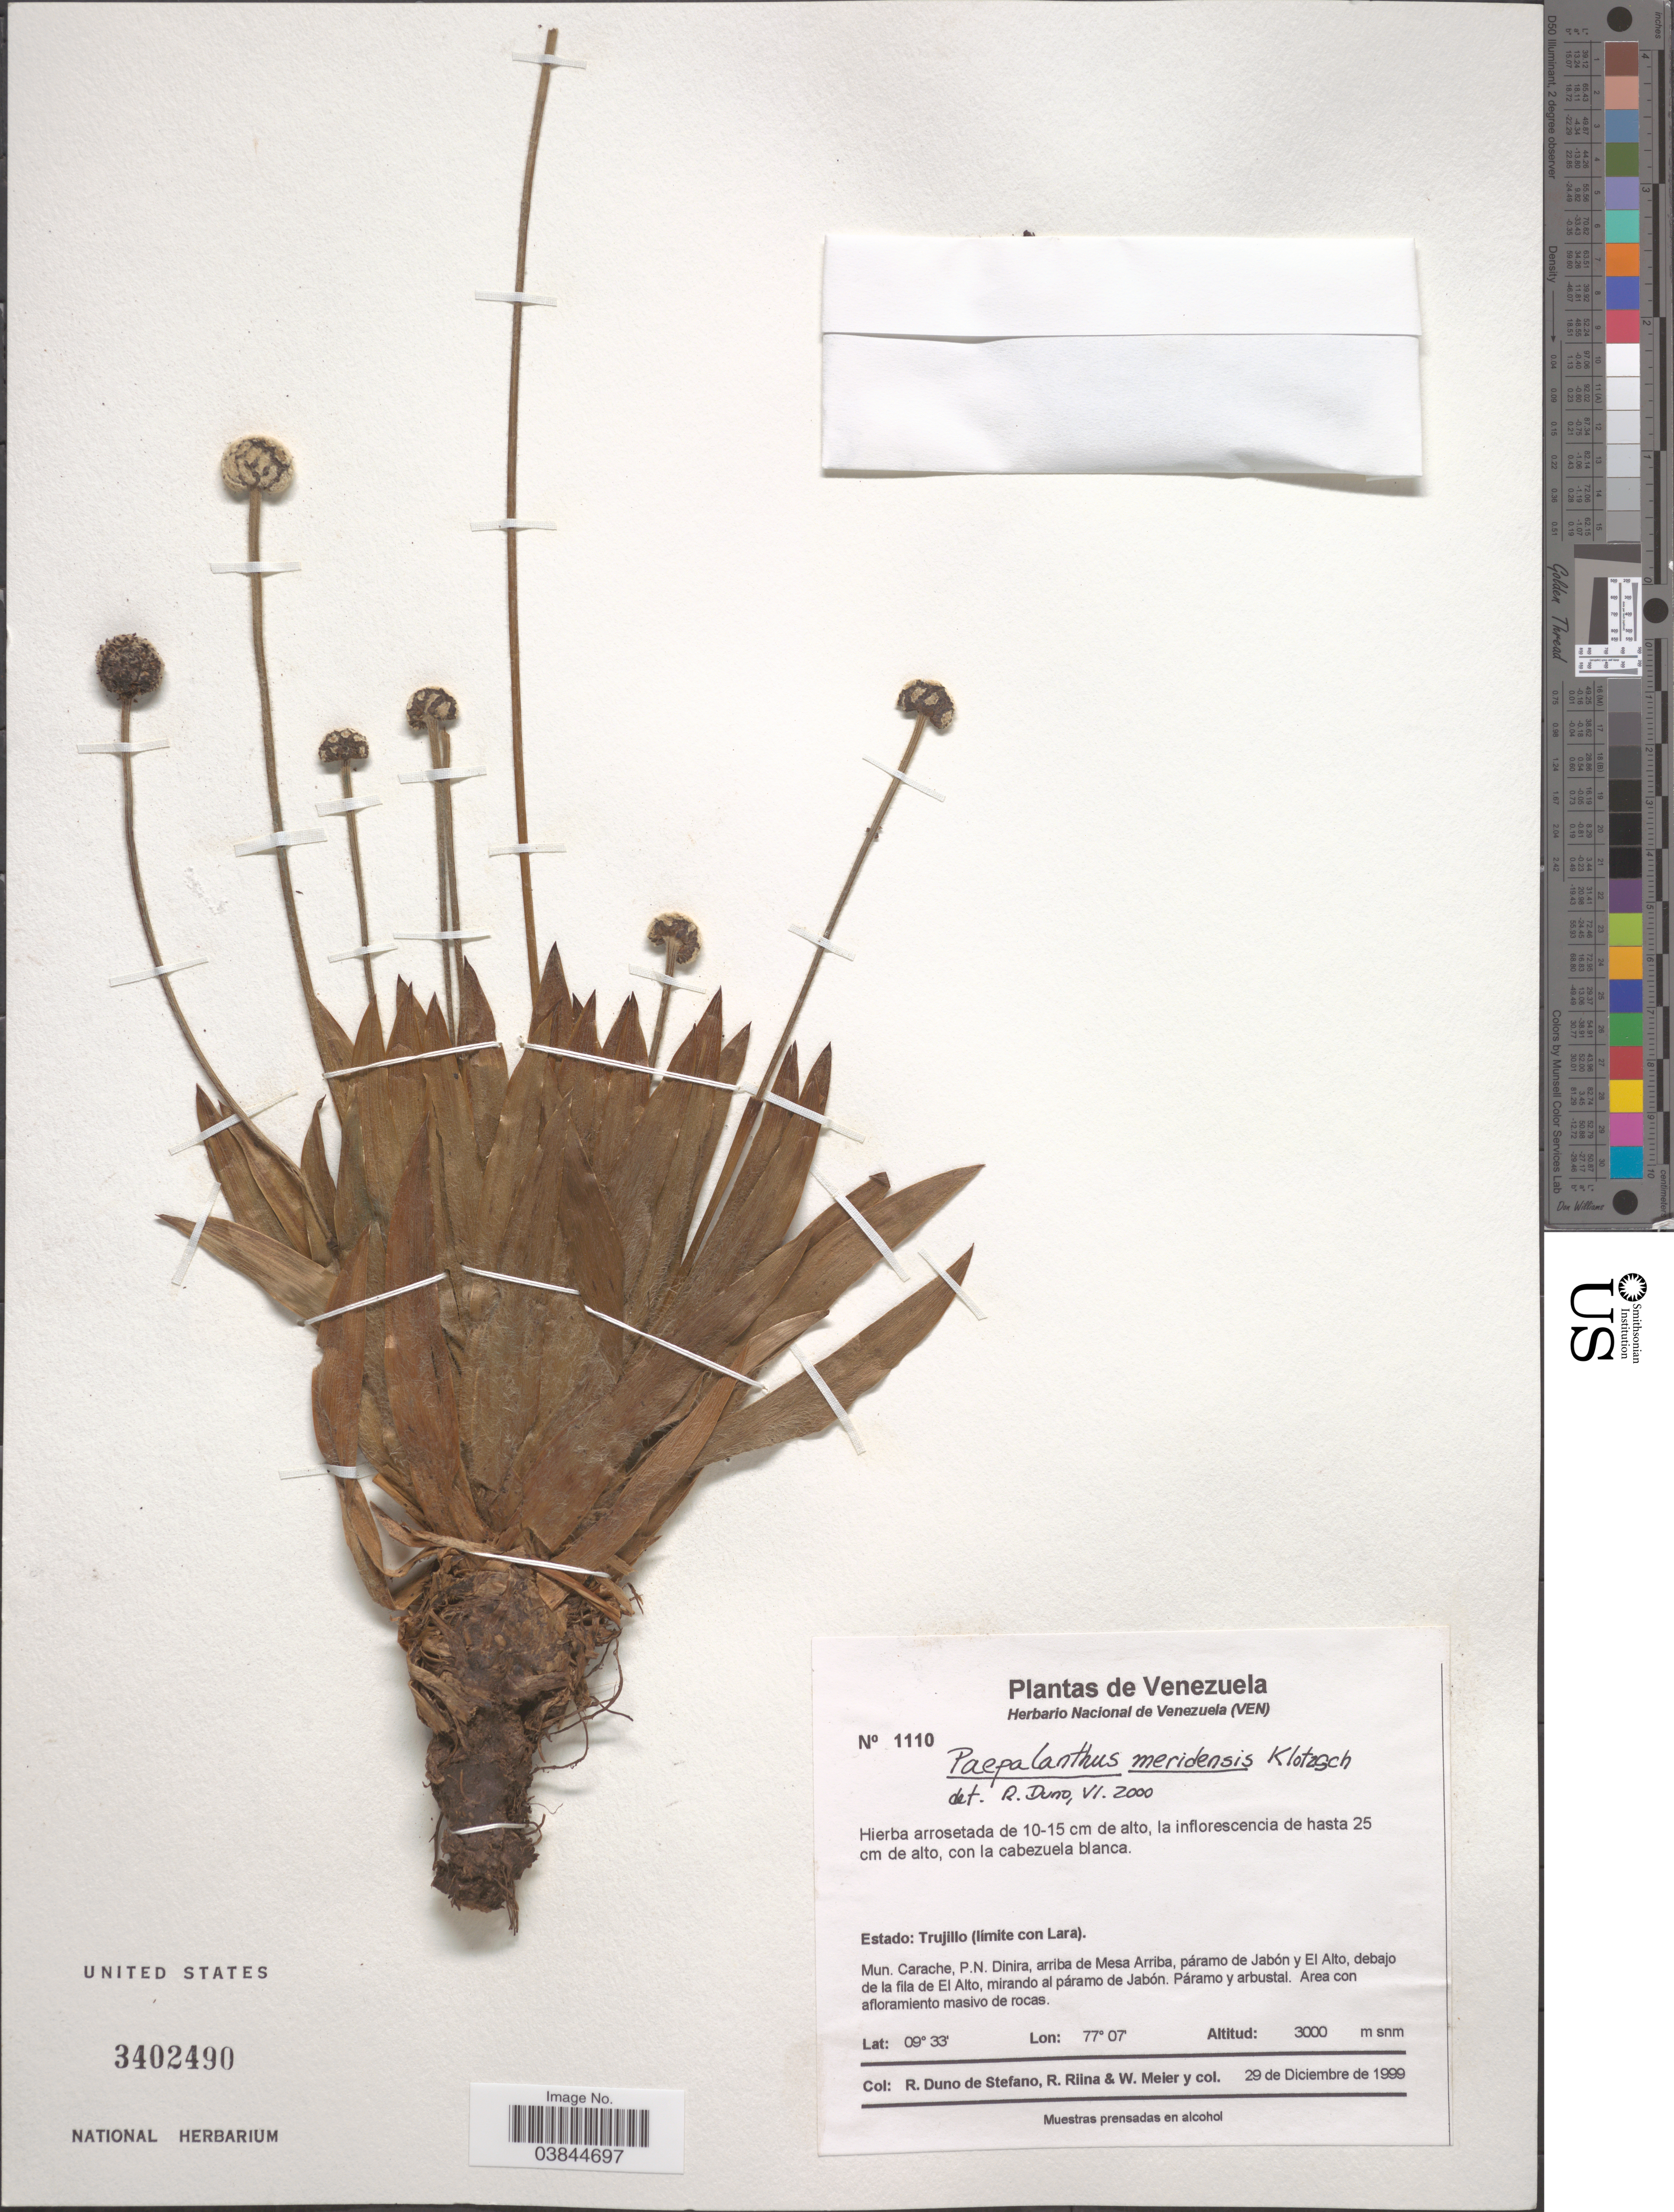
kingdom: Plantae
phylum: Tracheophyta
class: Liliopsida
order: Poales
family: Eriocaulaceae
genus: Paepalanthus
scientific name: Paepalanthus andicola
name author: Körn.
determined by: Sauthier, Laura Jeanne, (SPF), Universidade de Sao Paulo (BRAZIL)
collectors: R. Duno de Stefano, R. Riina, W. Meier & W. Colenso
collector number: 1110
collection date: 1999-12-29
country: Venezuela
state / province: Trujillo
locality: (límiti con Lara). Mun. Carache, P.N. Dinira, arriba de Mesa Arriba, páramo de Jabón y El Alto, debajo de la fila de El Alto, mirando al páramo de Jabón.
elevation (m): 3000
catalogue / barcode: US 3402490